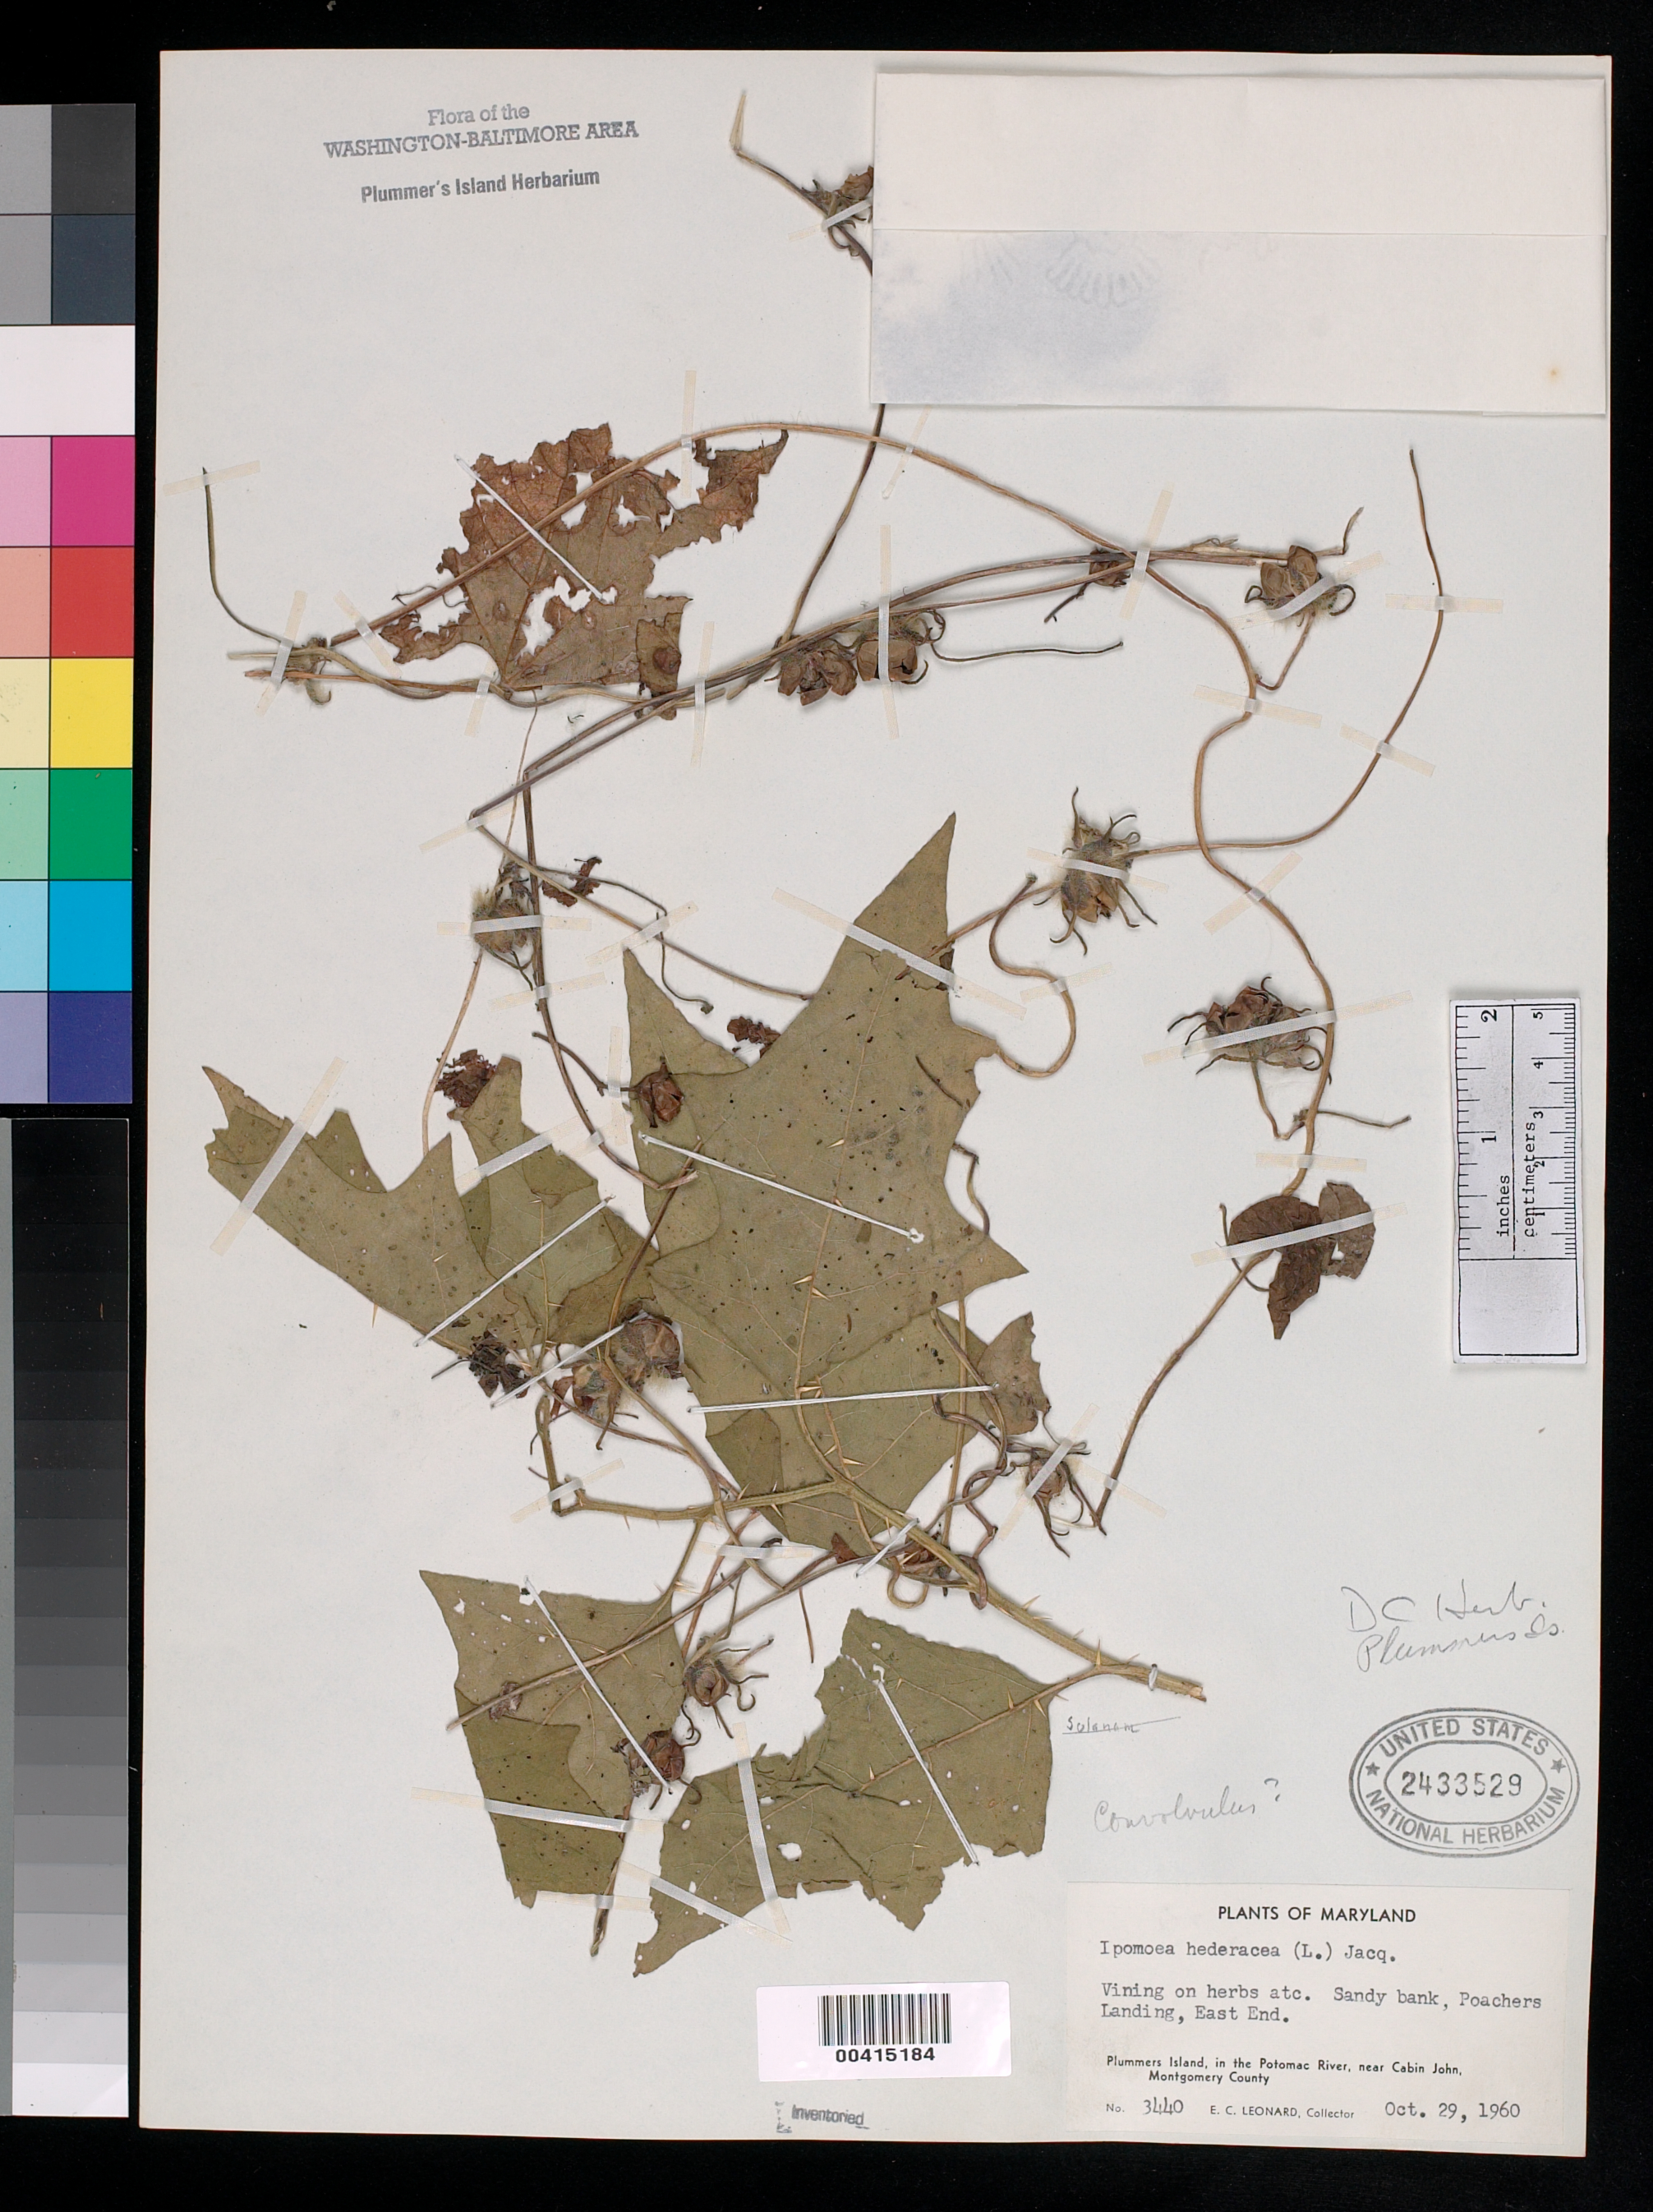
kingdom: Plantae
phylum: Tracheophyta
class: Magnoliopsida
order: Solanales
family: Convolvulaceae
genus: Ipomoea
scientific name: Ipomoea hederacea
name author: Jacq.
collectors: E. C. Leonard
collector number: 3440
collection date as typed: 29 Oct 1960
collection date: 1960-10-29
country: United States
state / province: Maryland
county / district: Montgomery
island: Plummers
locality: Plummer's Island; Poachers Landing, east end C. & O. Canal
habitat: Sandy bank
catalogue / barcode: US 2433529